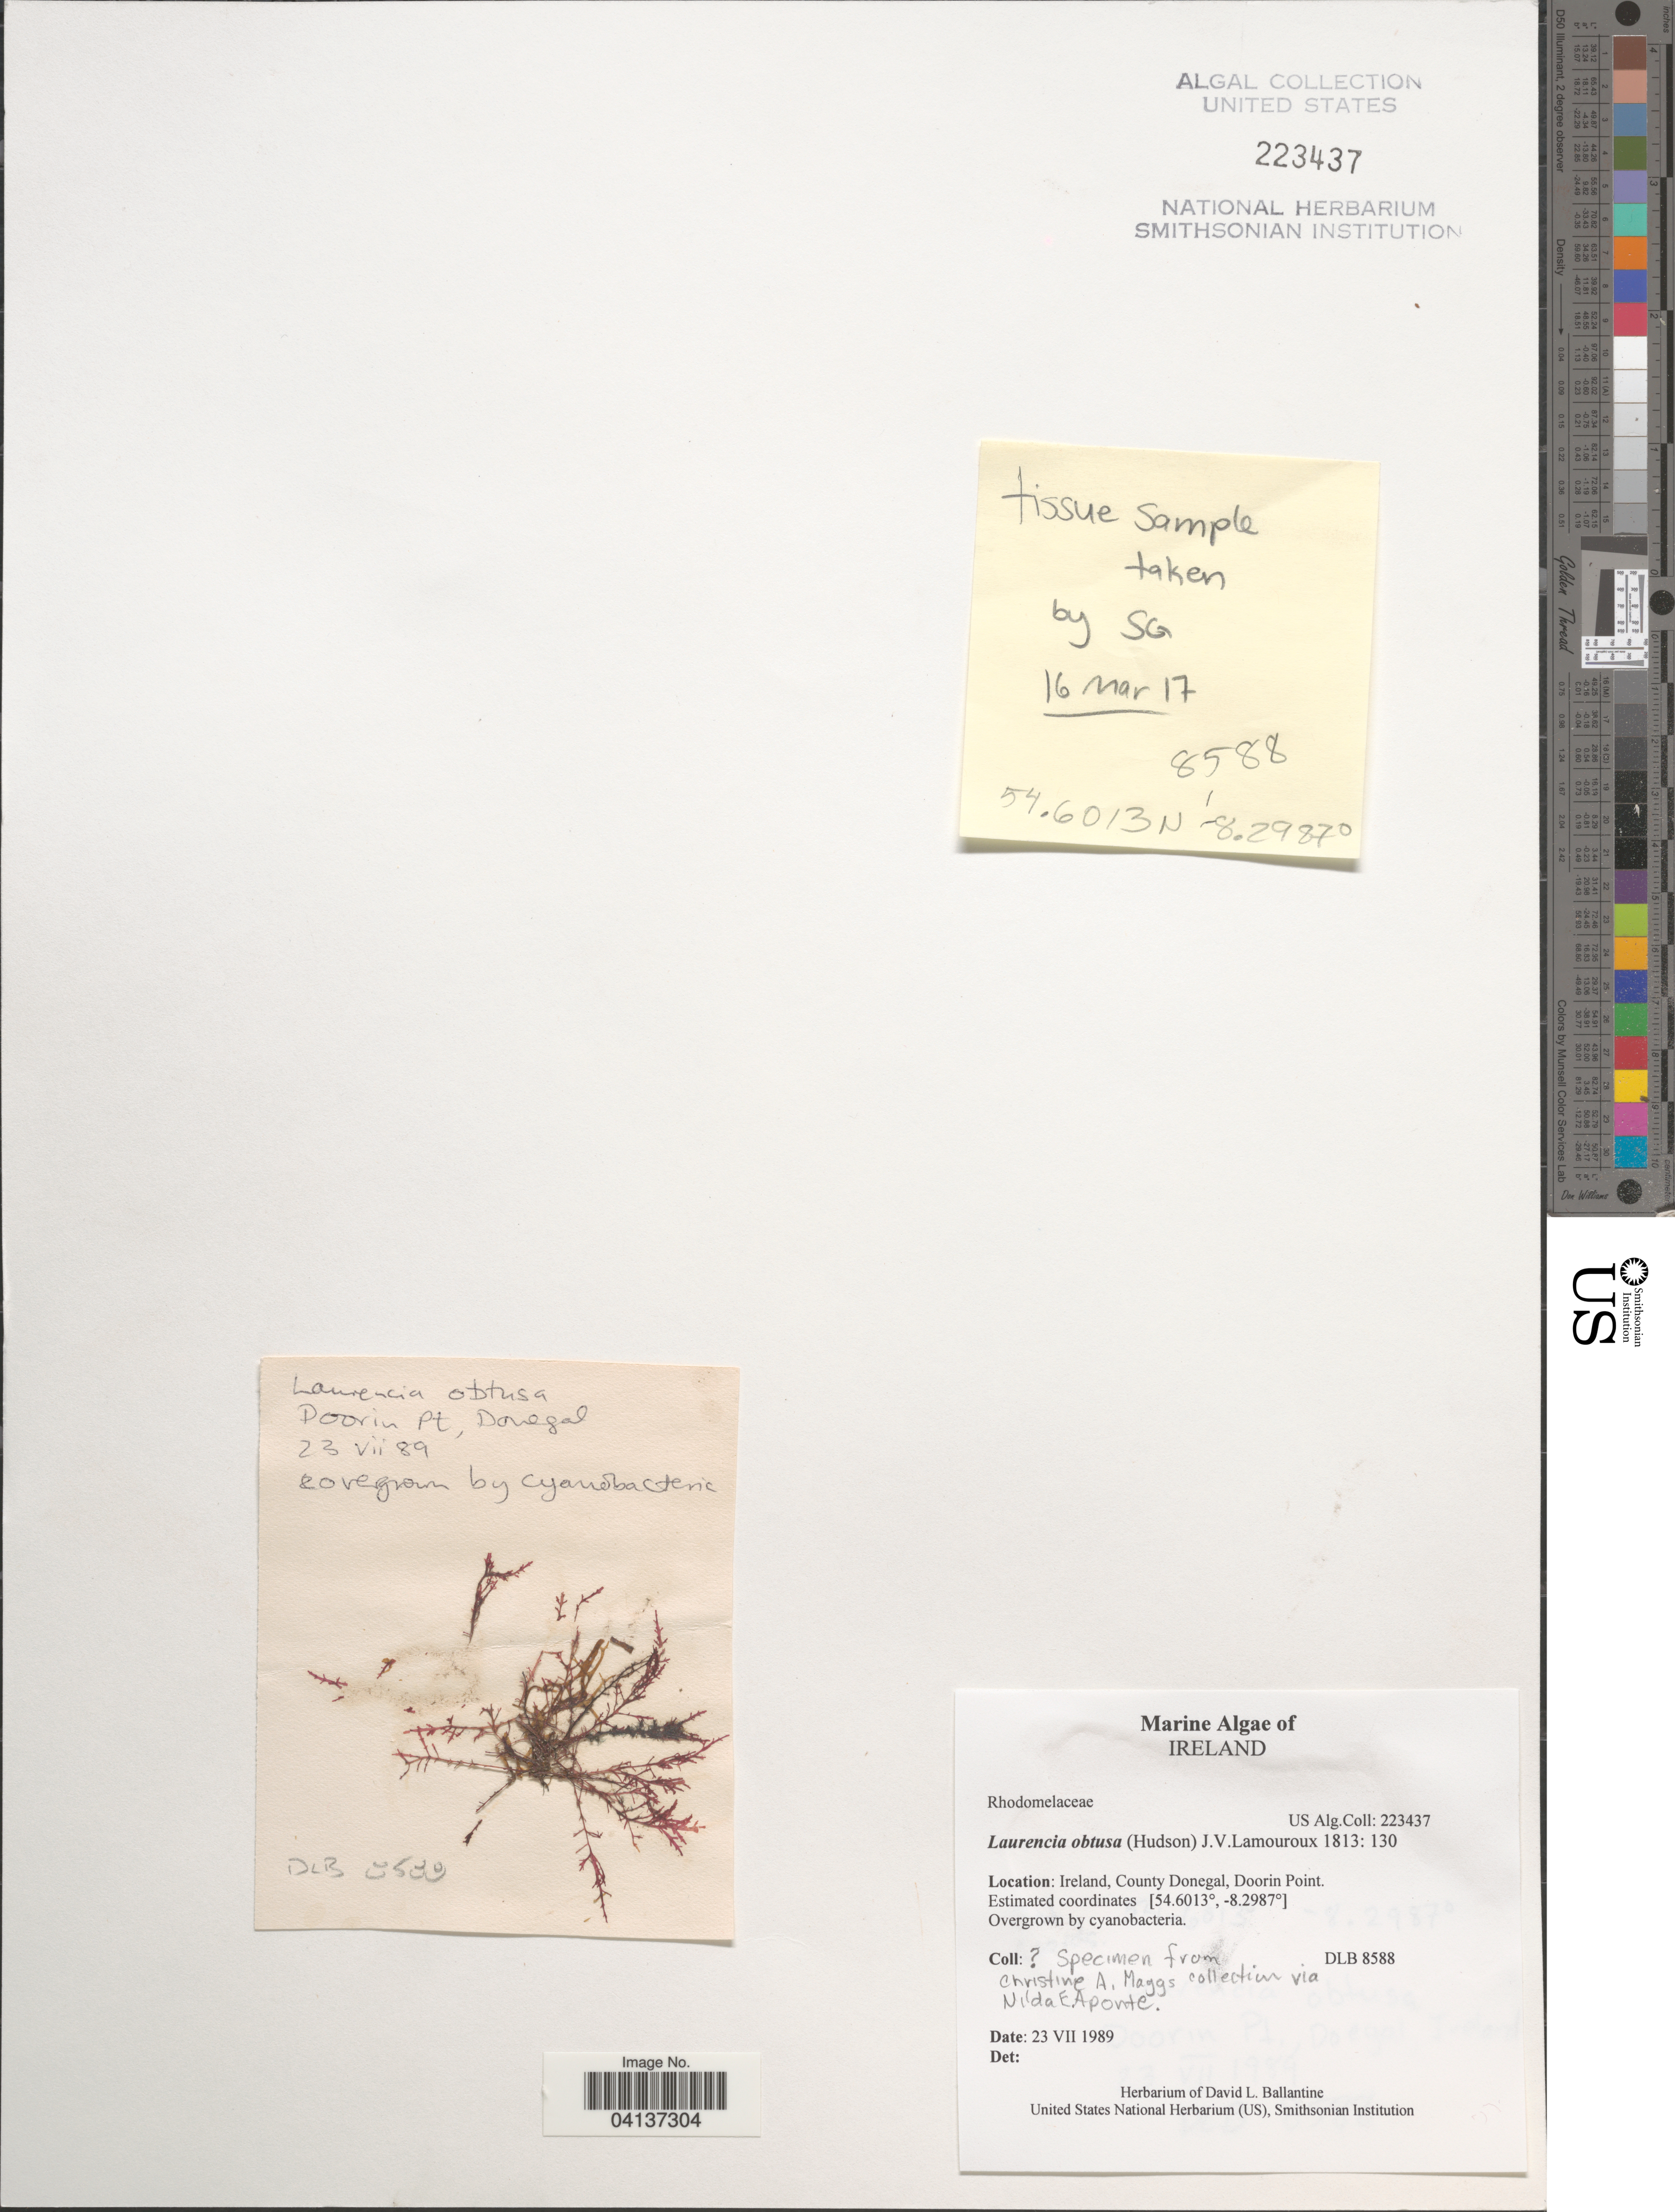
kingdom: Plantae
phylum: Rhodophyta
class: Florideophyceae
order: Ceramiales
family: Rhodomelaceae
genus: Laurencia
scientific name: Laurencia obtusa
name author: (Huds.) J.V.Lamouroux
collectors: N. E. Aponte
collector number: DLB8588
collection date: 1989-07-23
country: Ireland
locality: County Donegal, Doorin Point.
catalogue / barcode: US 223437